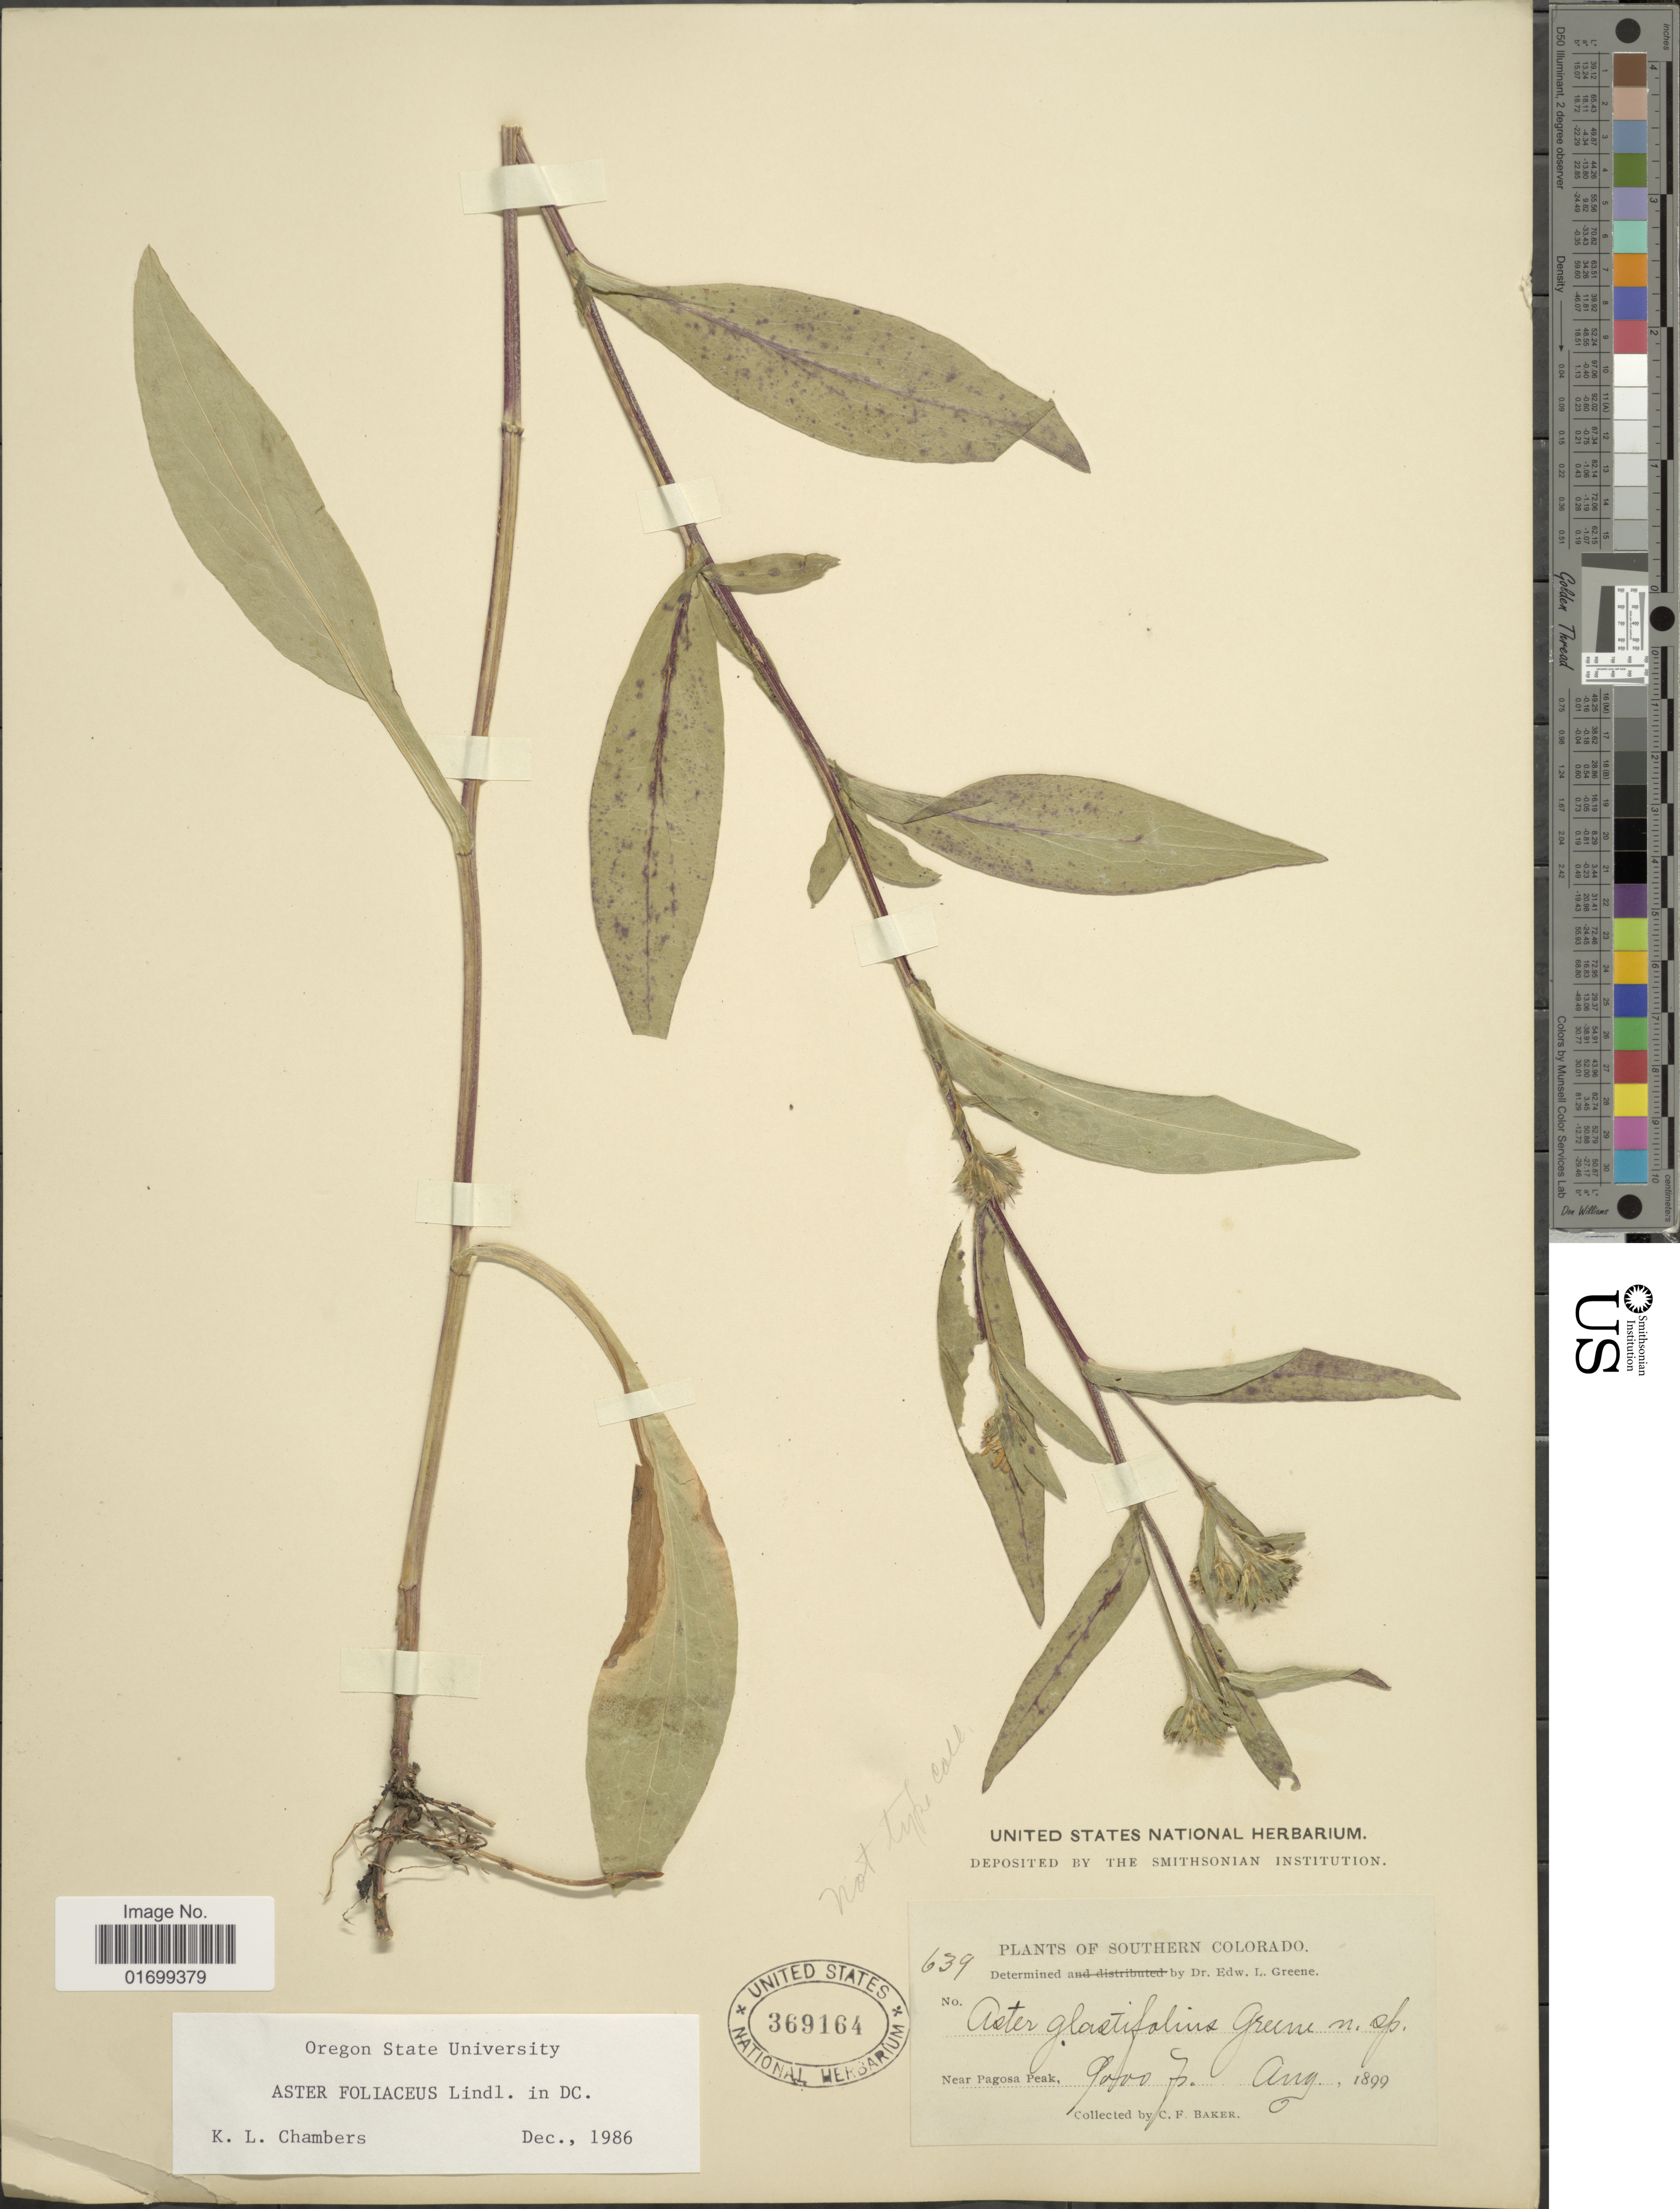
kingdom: Plantae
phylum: Tracheophyta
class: Magnoliopsida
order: Asterales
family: Asteraceae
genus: Symphyotrichum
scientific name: Symphyotrichum foliaceum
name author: (Lindl. ex DC.) G.L. Nesom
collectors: C. F. Baker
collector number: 639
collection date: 1899-08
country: United States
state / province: Colorado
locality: Southern Colorado, near Pagosa Peak.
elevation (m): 2743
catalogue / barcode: US 369164